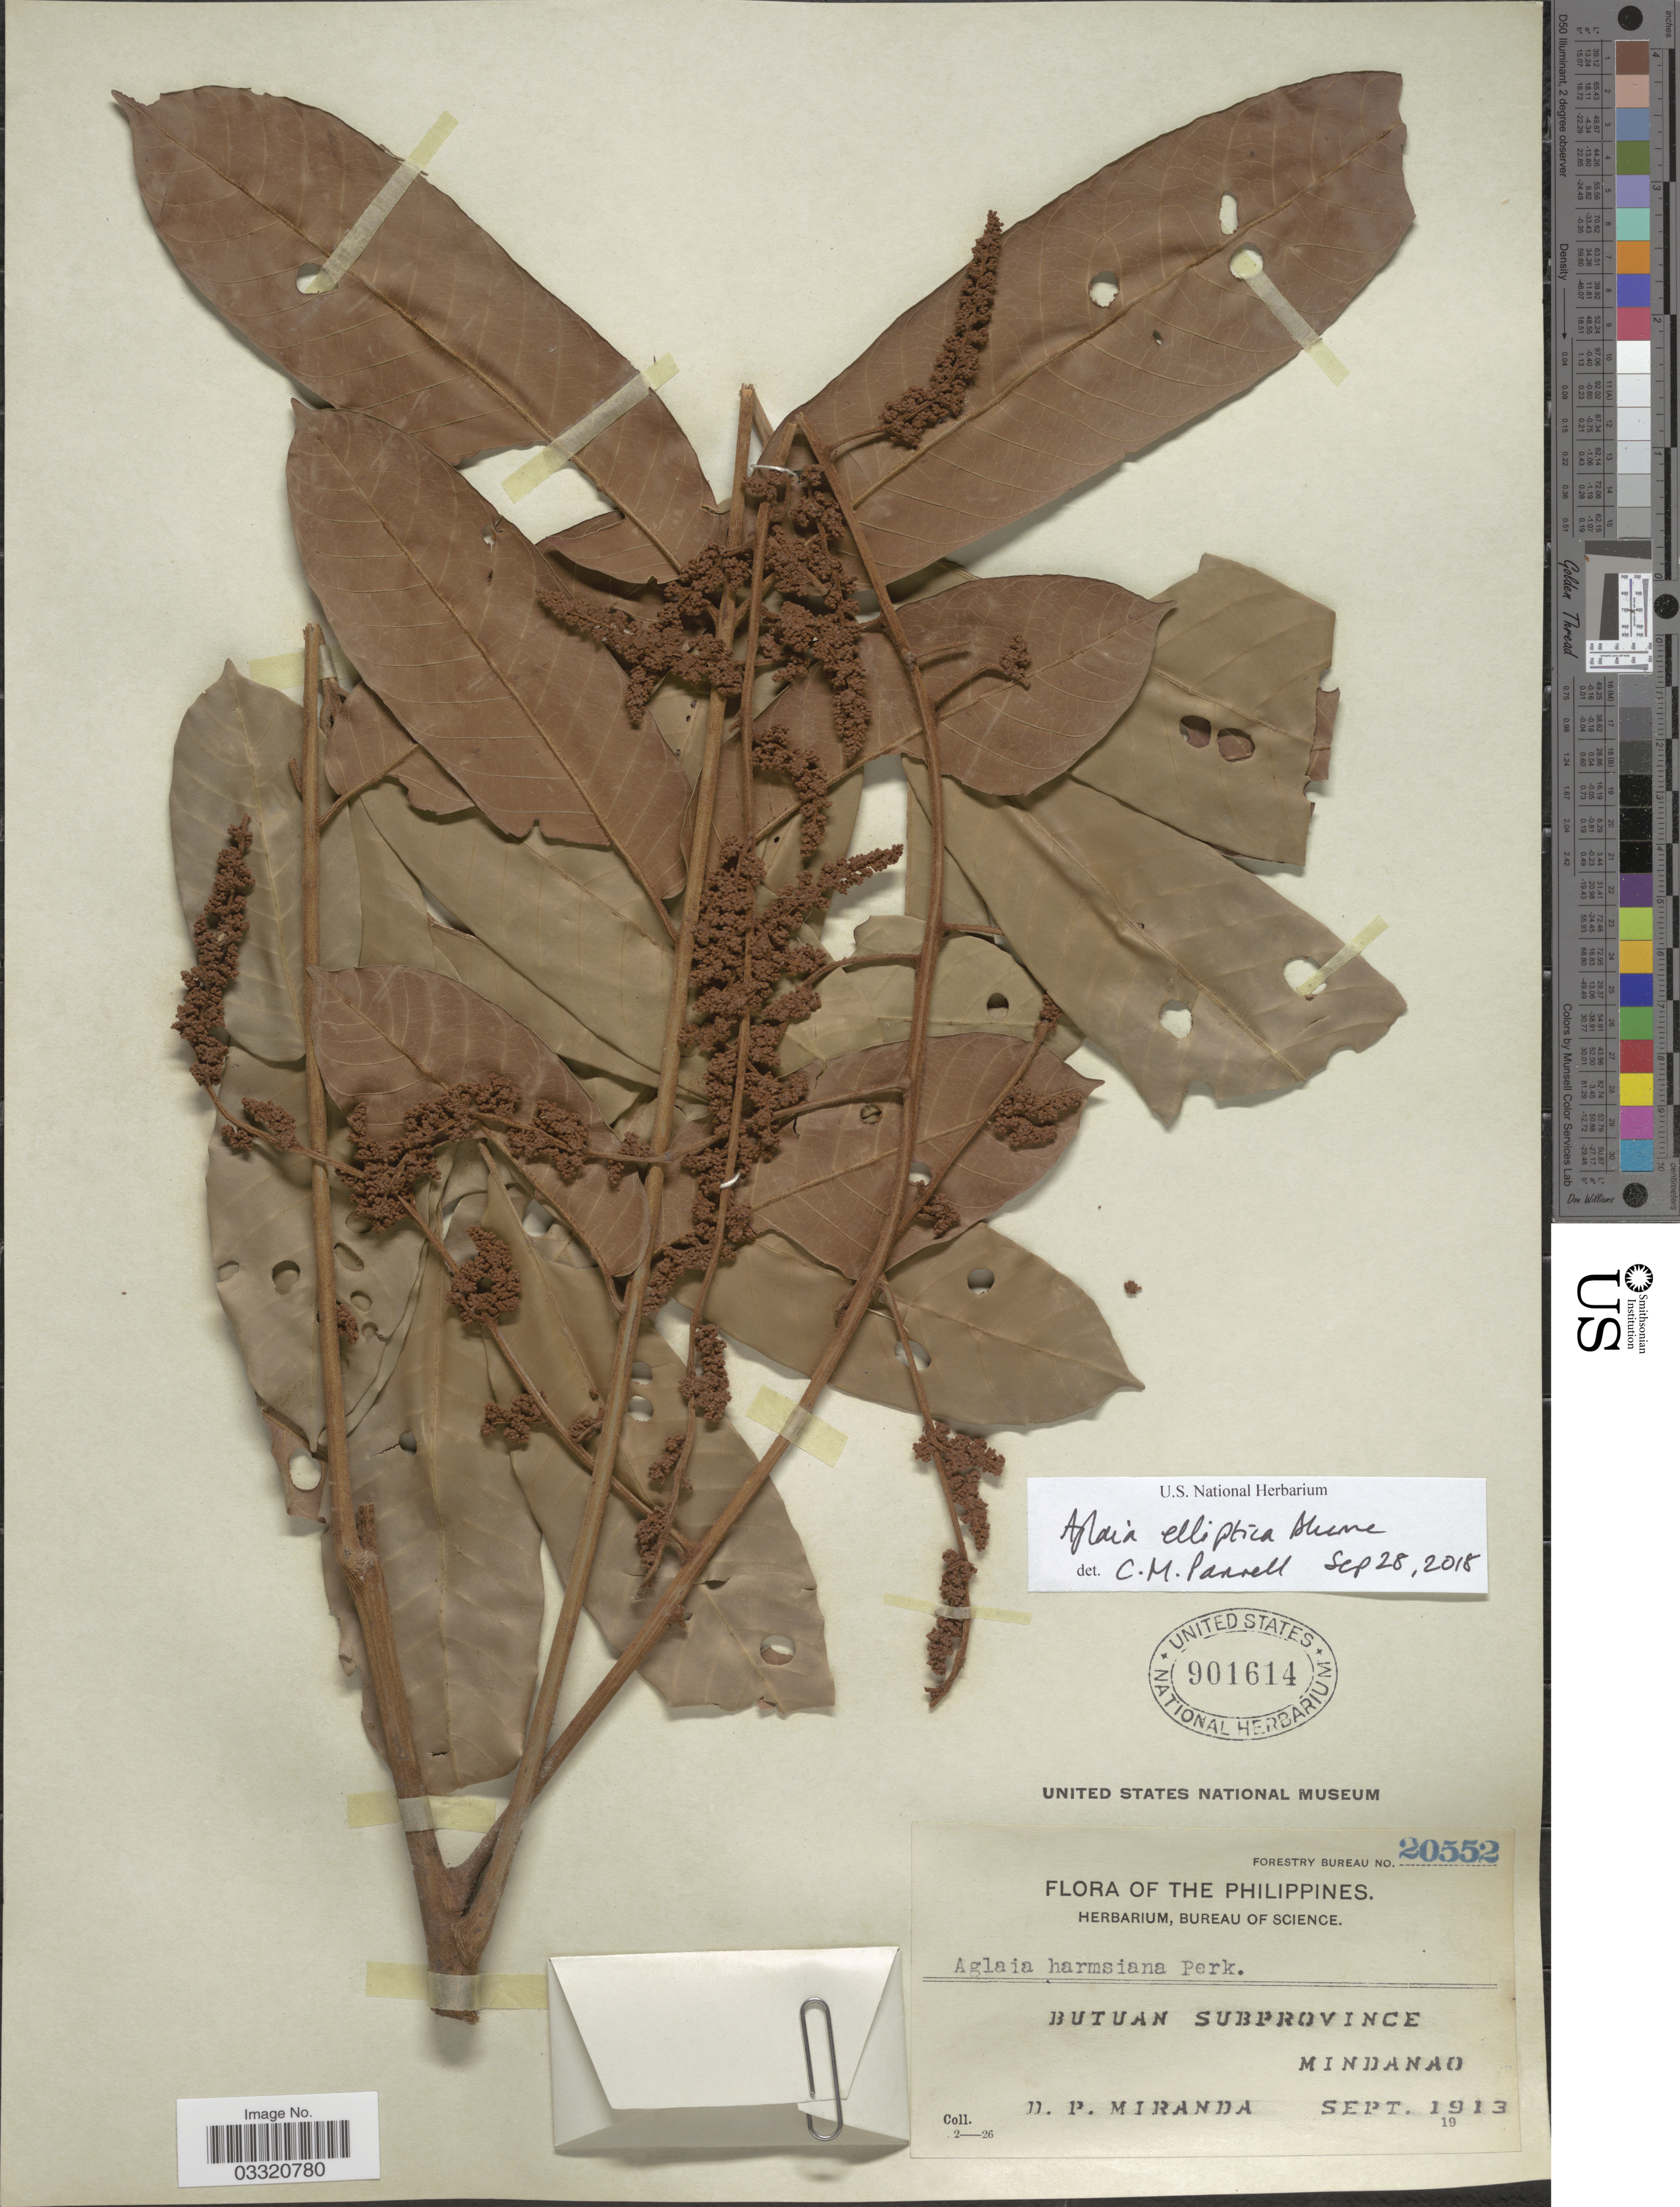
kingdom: Plantae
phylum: Tracheophyta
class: Magnoliopsida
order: Sapindales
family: Meliaceae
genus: Aglaia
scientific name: Aglaia elliptica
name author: Blume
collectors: D. P. Miranda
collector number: Forestry Bureau 20552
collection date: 1913-09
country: Philippines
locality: Butuan Subprovince, Mindanao.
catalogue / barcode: US 901614